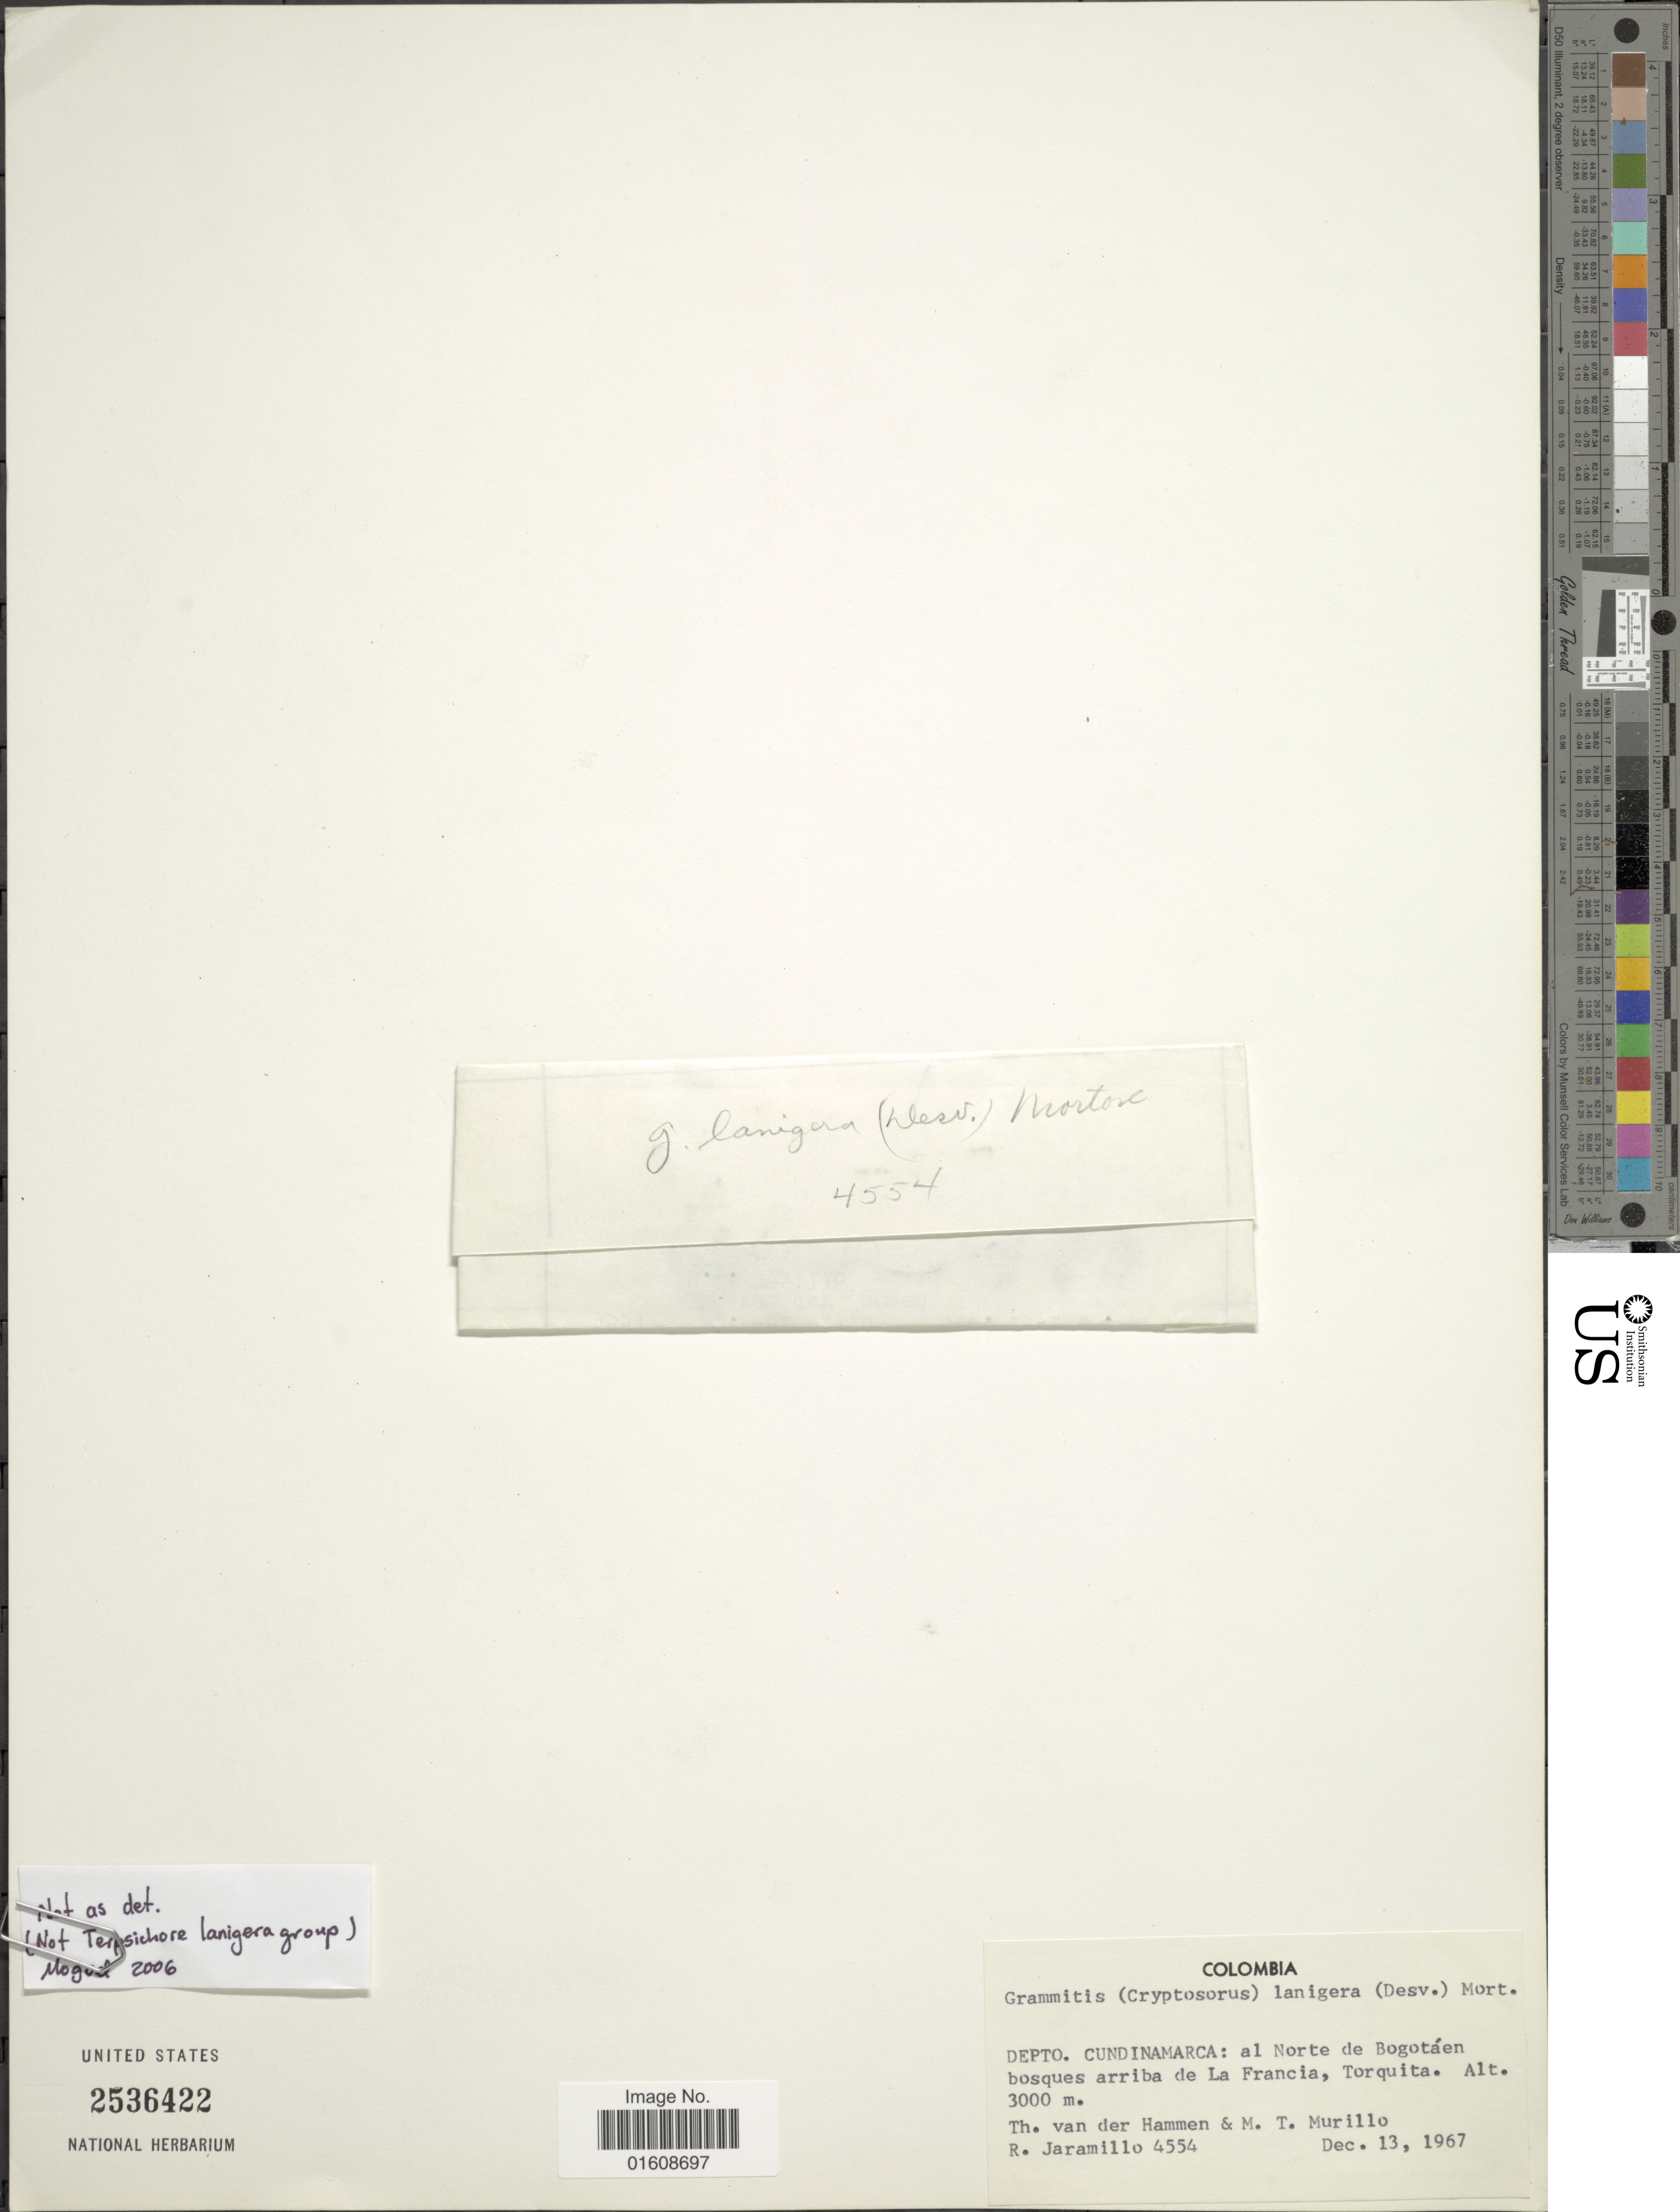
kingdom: Plantae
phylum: Tracheophyta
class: Polypodiopsida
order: Polypodiales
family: Polypodiaceae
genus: Alansmia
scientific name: Alansmia lanigera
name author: (Desv.) Moguel & M. Kessler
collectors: T. Hammen, M. Murillo & R. Jaramillo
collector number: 4554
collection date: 1967-12-13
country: Colombia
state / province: Cundinamarca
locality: Al Norte de Bogotáen bosques arriba de La Francia, Torquita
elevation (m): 3000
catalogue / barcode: US 2536422